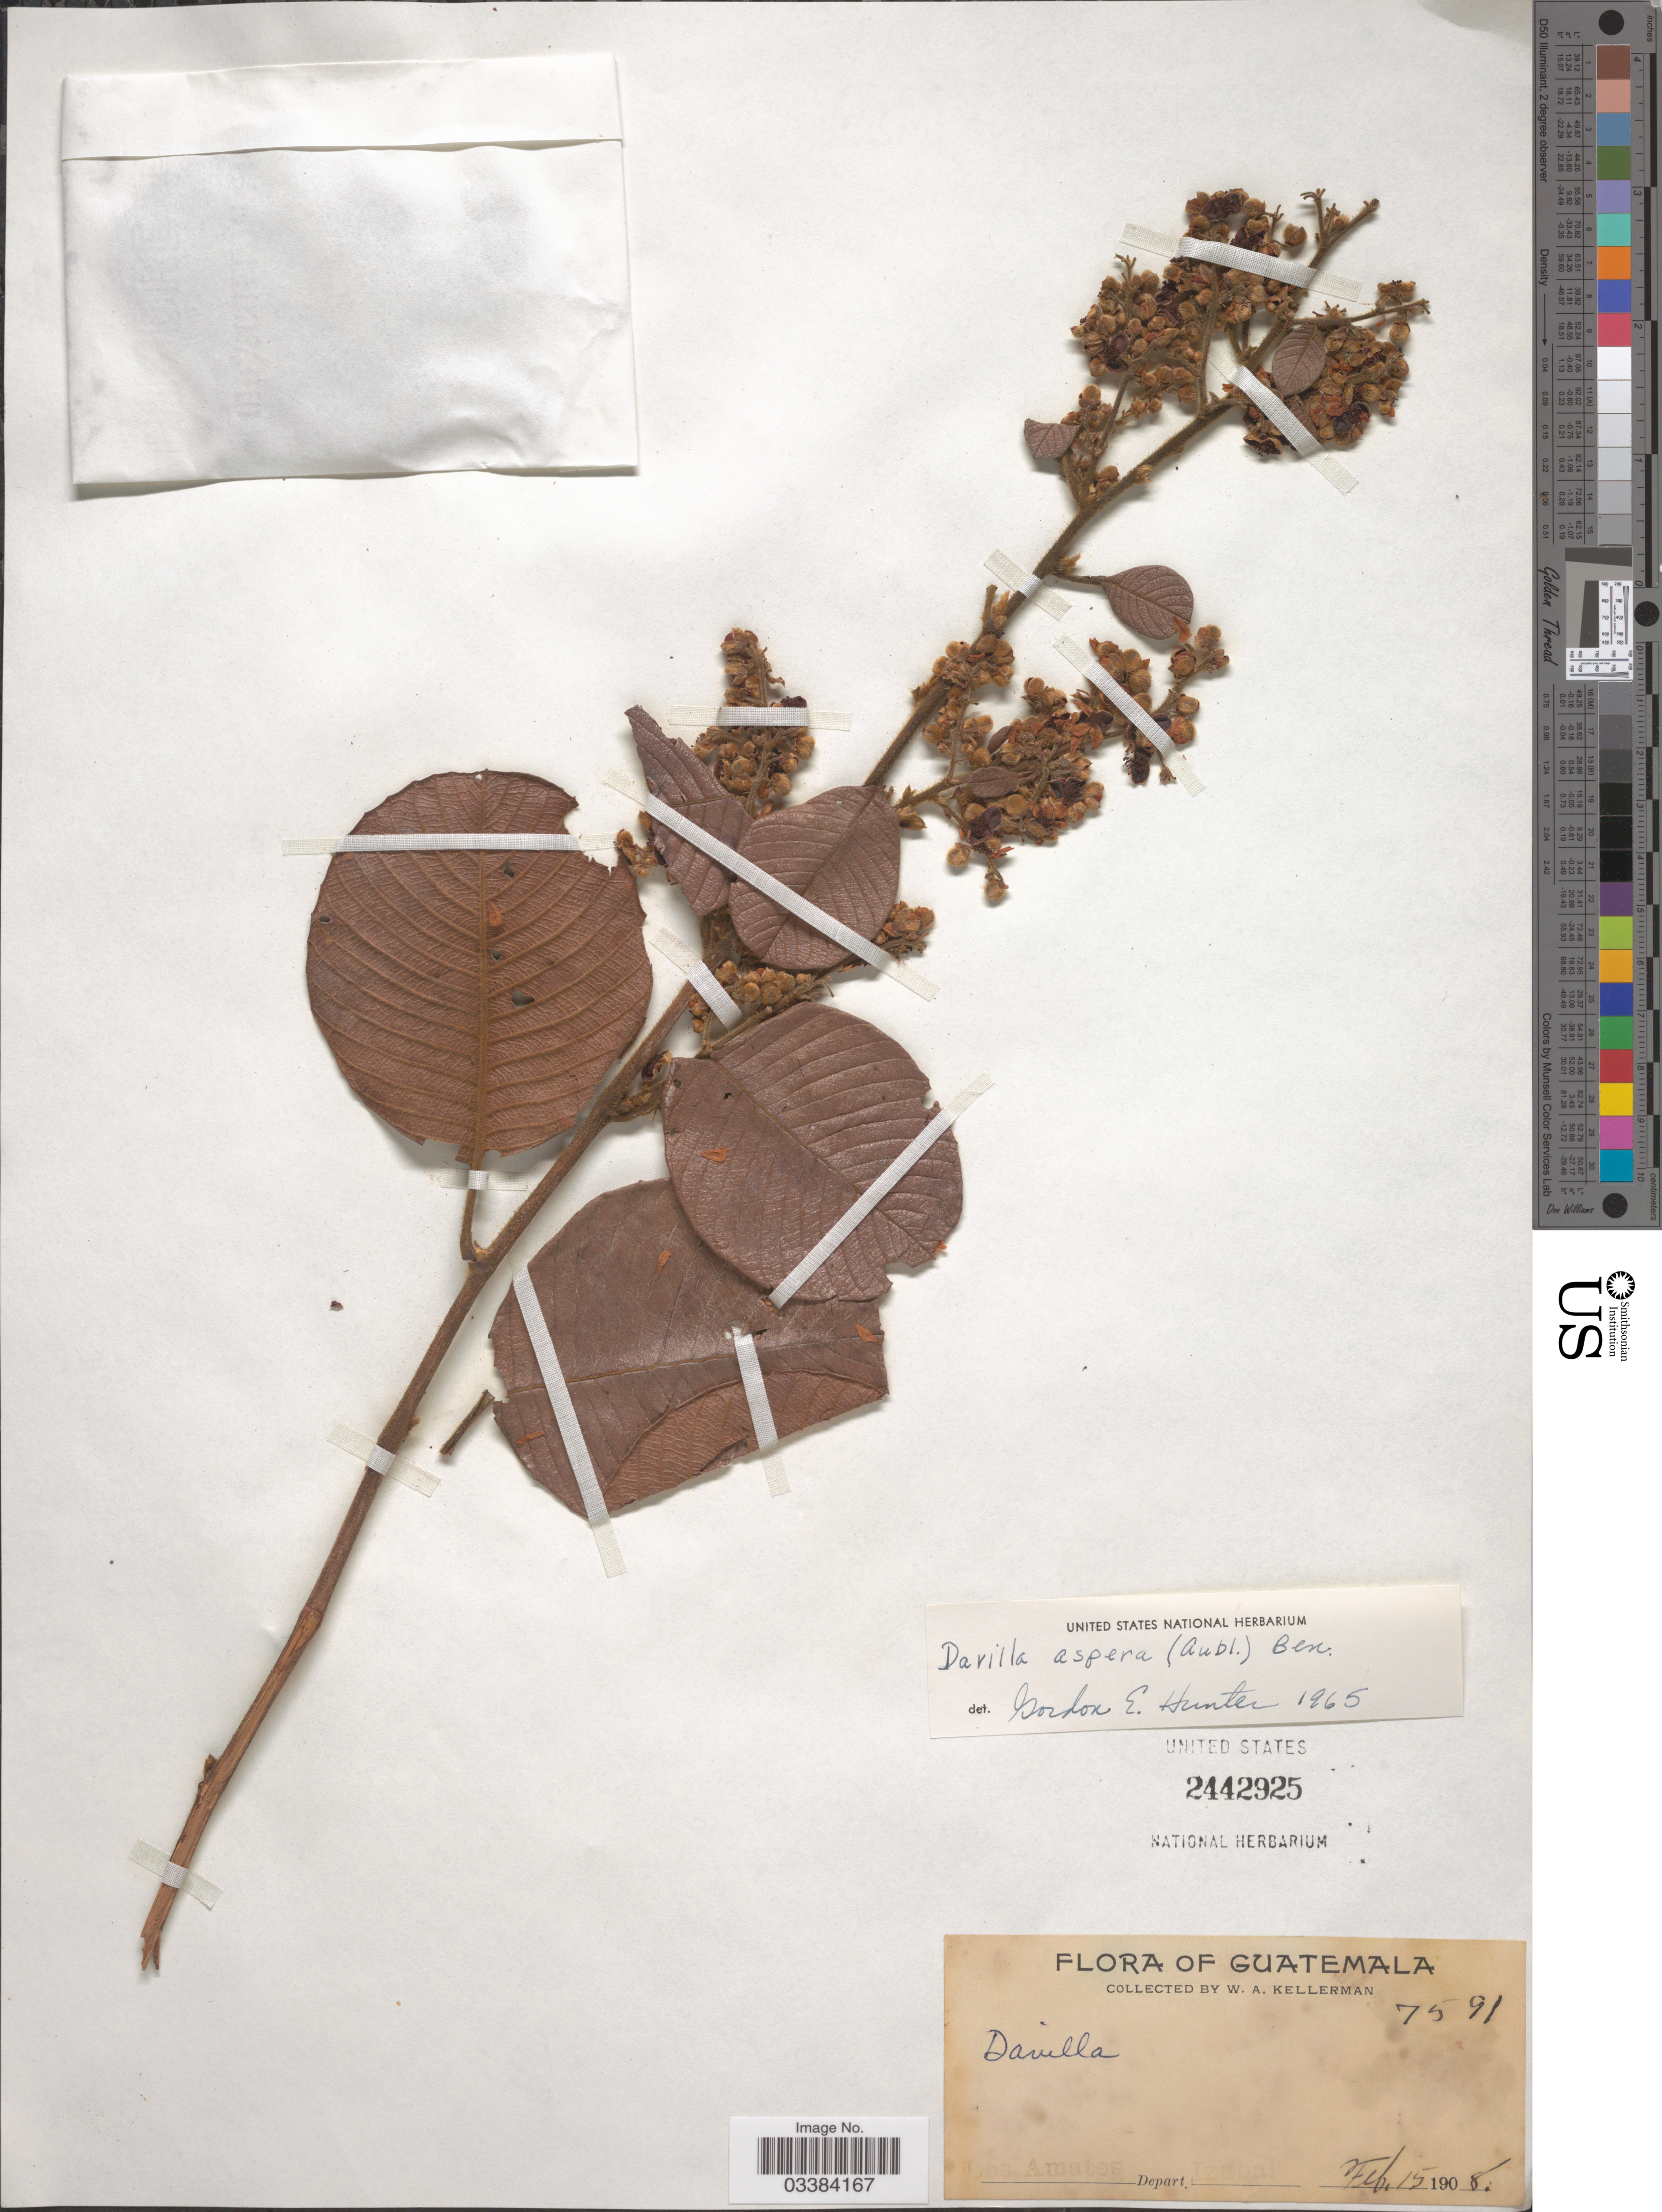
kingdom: Plantae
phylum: Tracheophyta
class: Magnoliopsida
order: Dilleniales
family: Dilleniaceae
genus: Davilla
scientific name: Davilla kunthii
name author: A. St.-Hil.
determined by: Strong, Mark T., (BOT), Smithsonian Institution - National Museum of Natural History (UNITED STATES)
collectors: W. Kellerman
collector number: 7591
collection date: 1908-02-15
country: Guatemala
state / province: Izabal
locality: Los Amates. Depart. Izabal.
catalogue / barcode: US 2442925